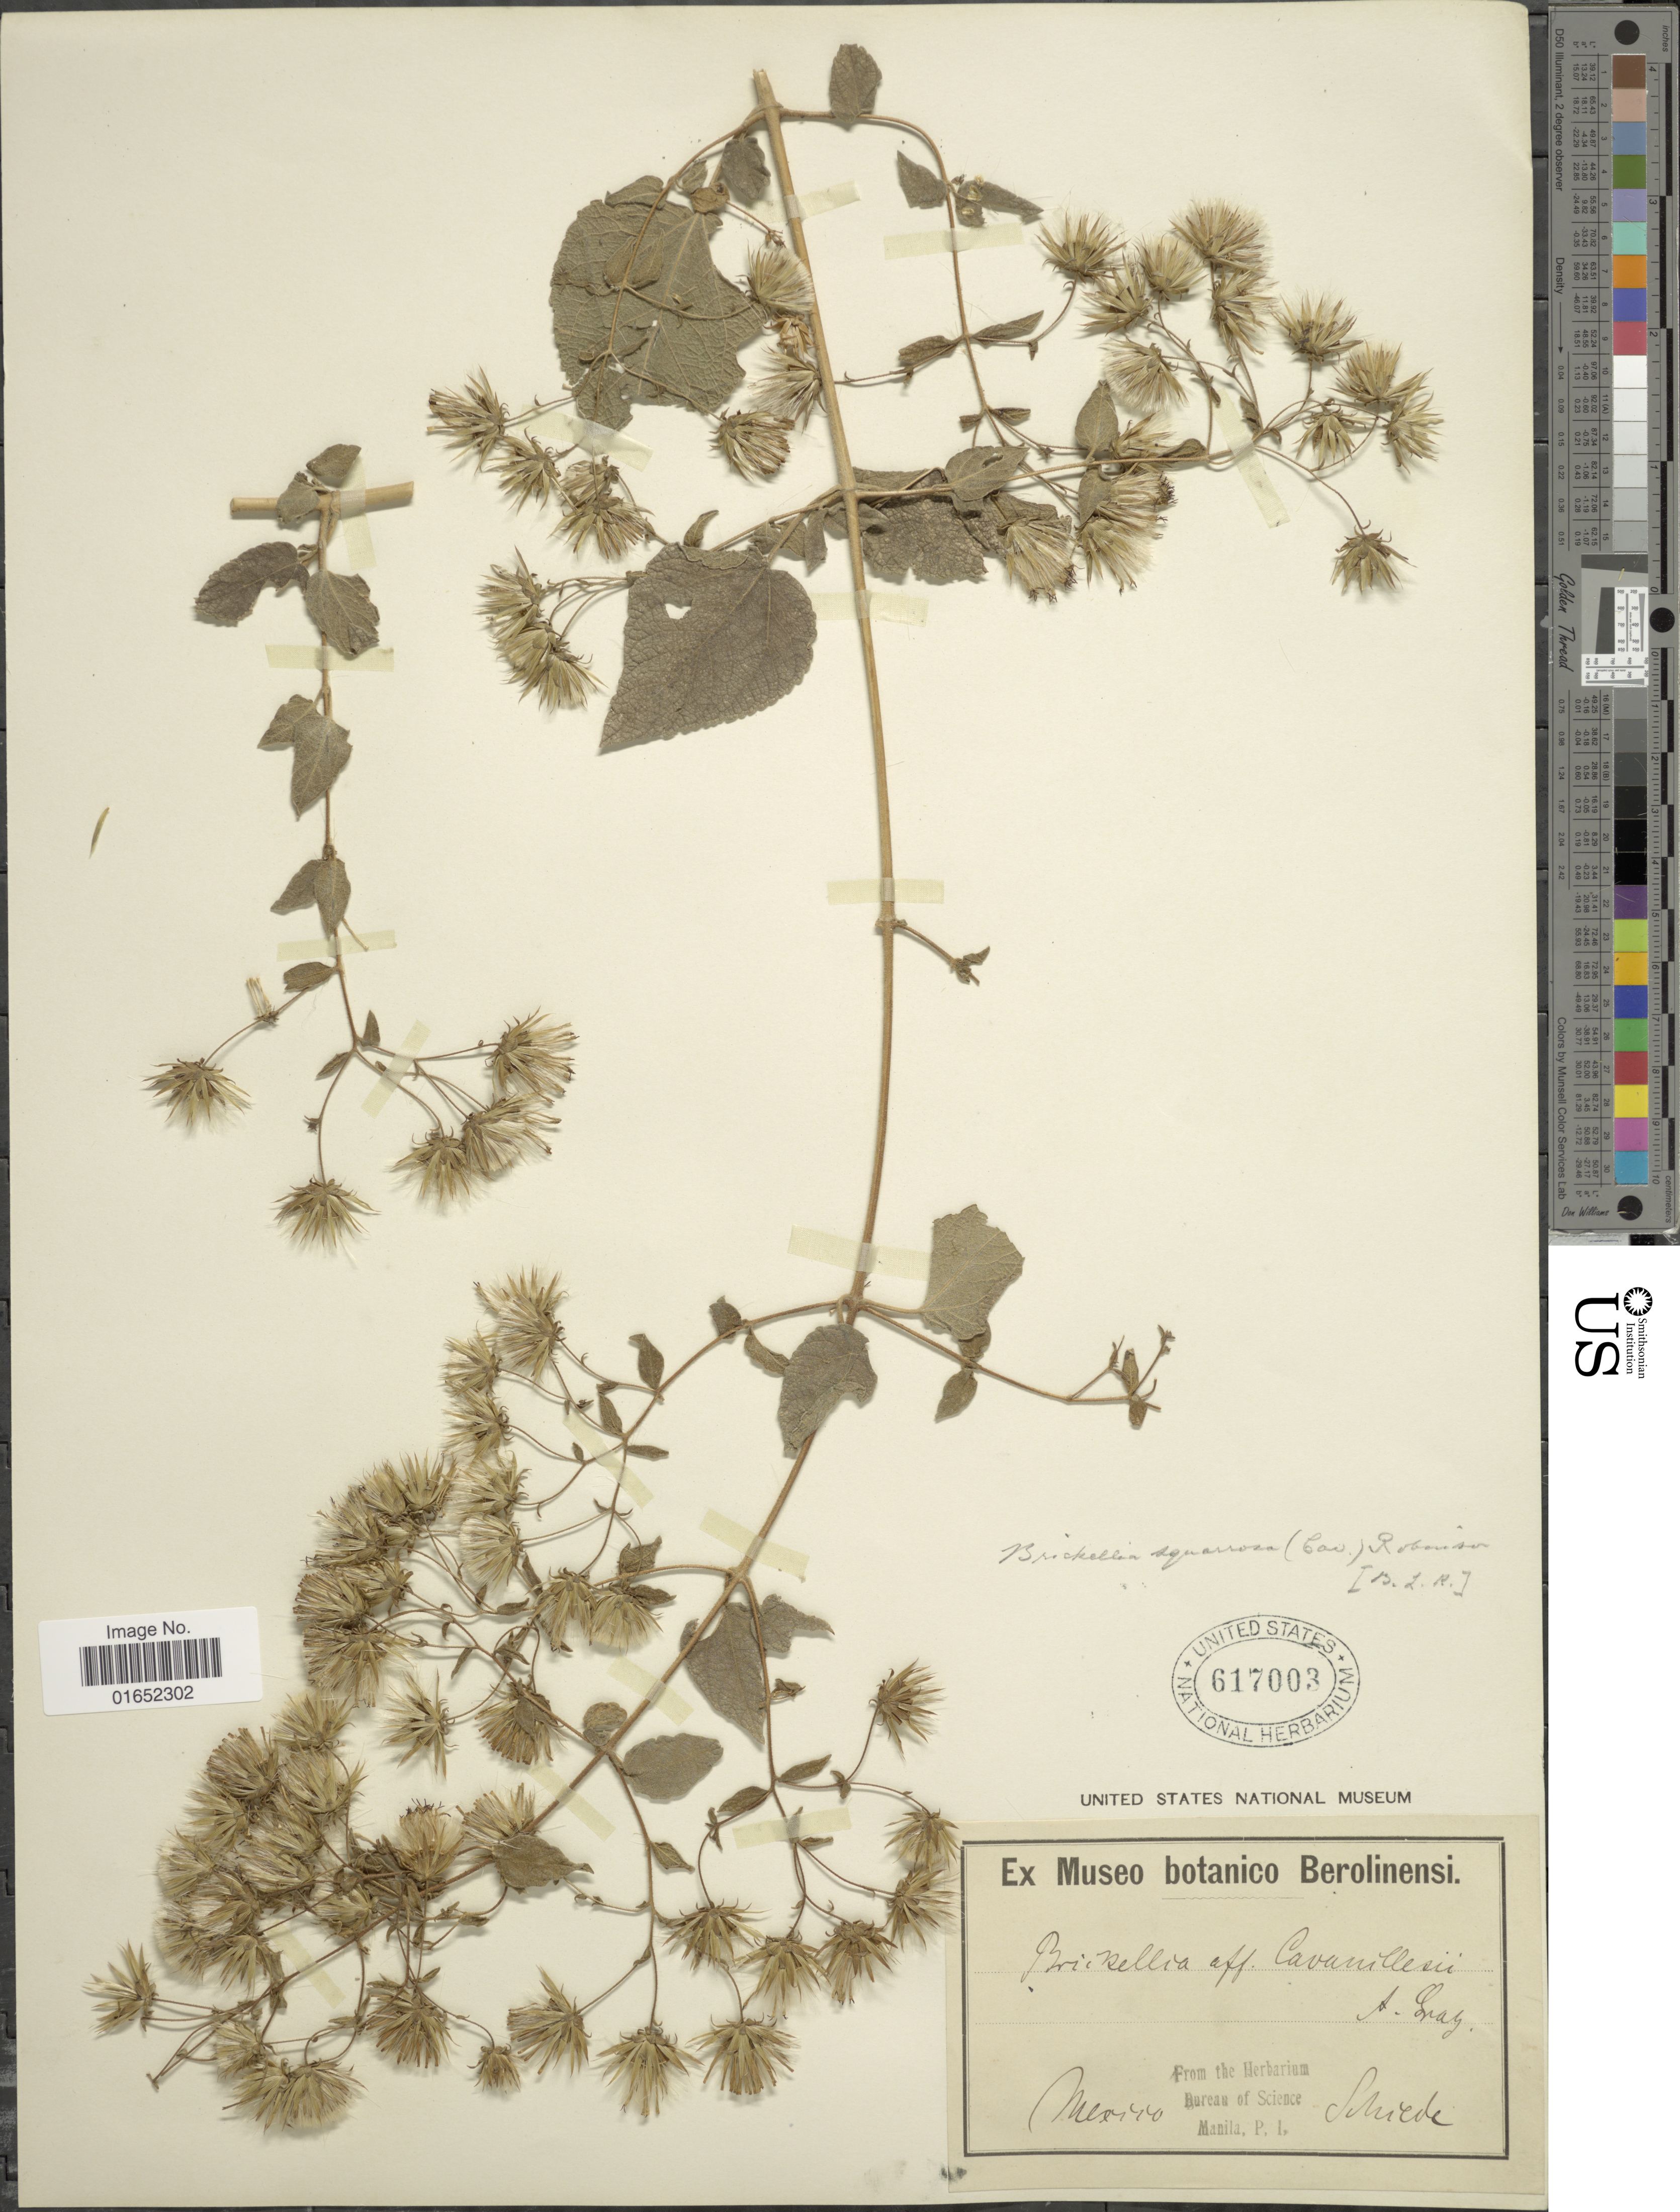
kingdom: Plantae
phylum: Tracheophyta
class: Magnoliopsida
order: Asterales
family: Asteraceae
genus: Brickellia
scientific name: Brickellia squarrosa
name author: B.L. Rob. & Seaton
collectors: Schiede, --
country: Mexico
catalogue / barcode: US 617003